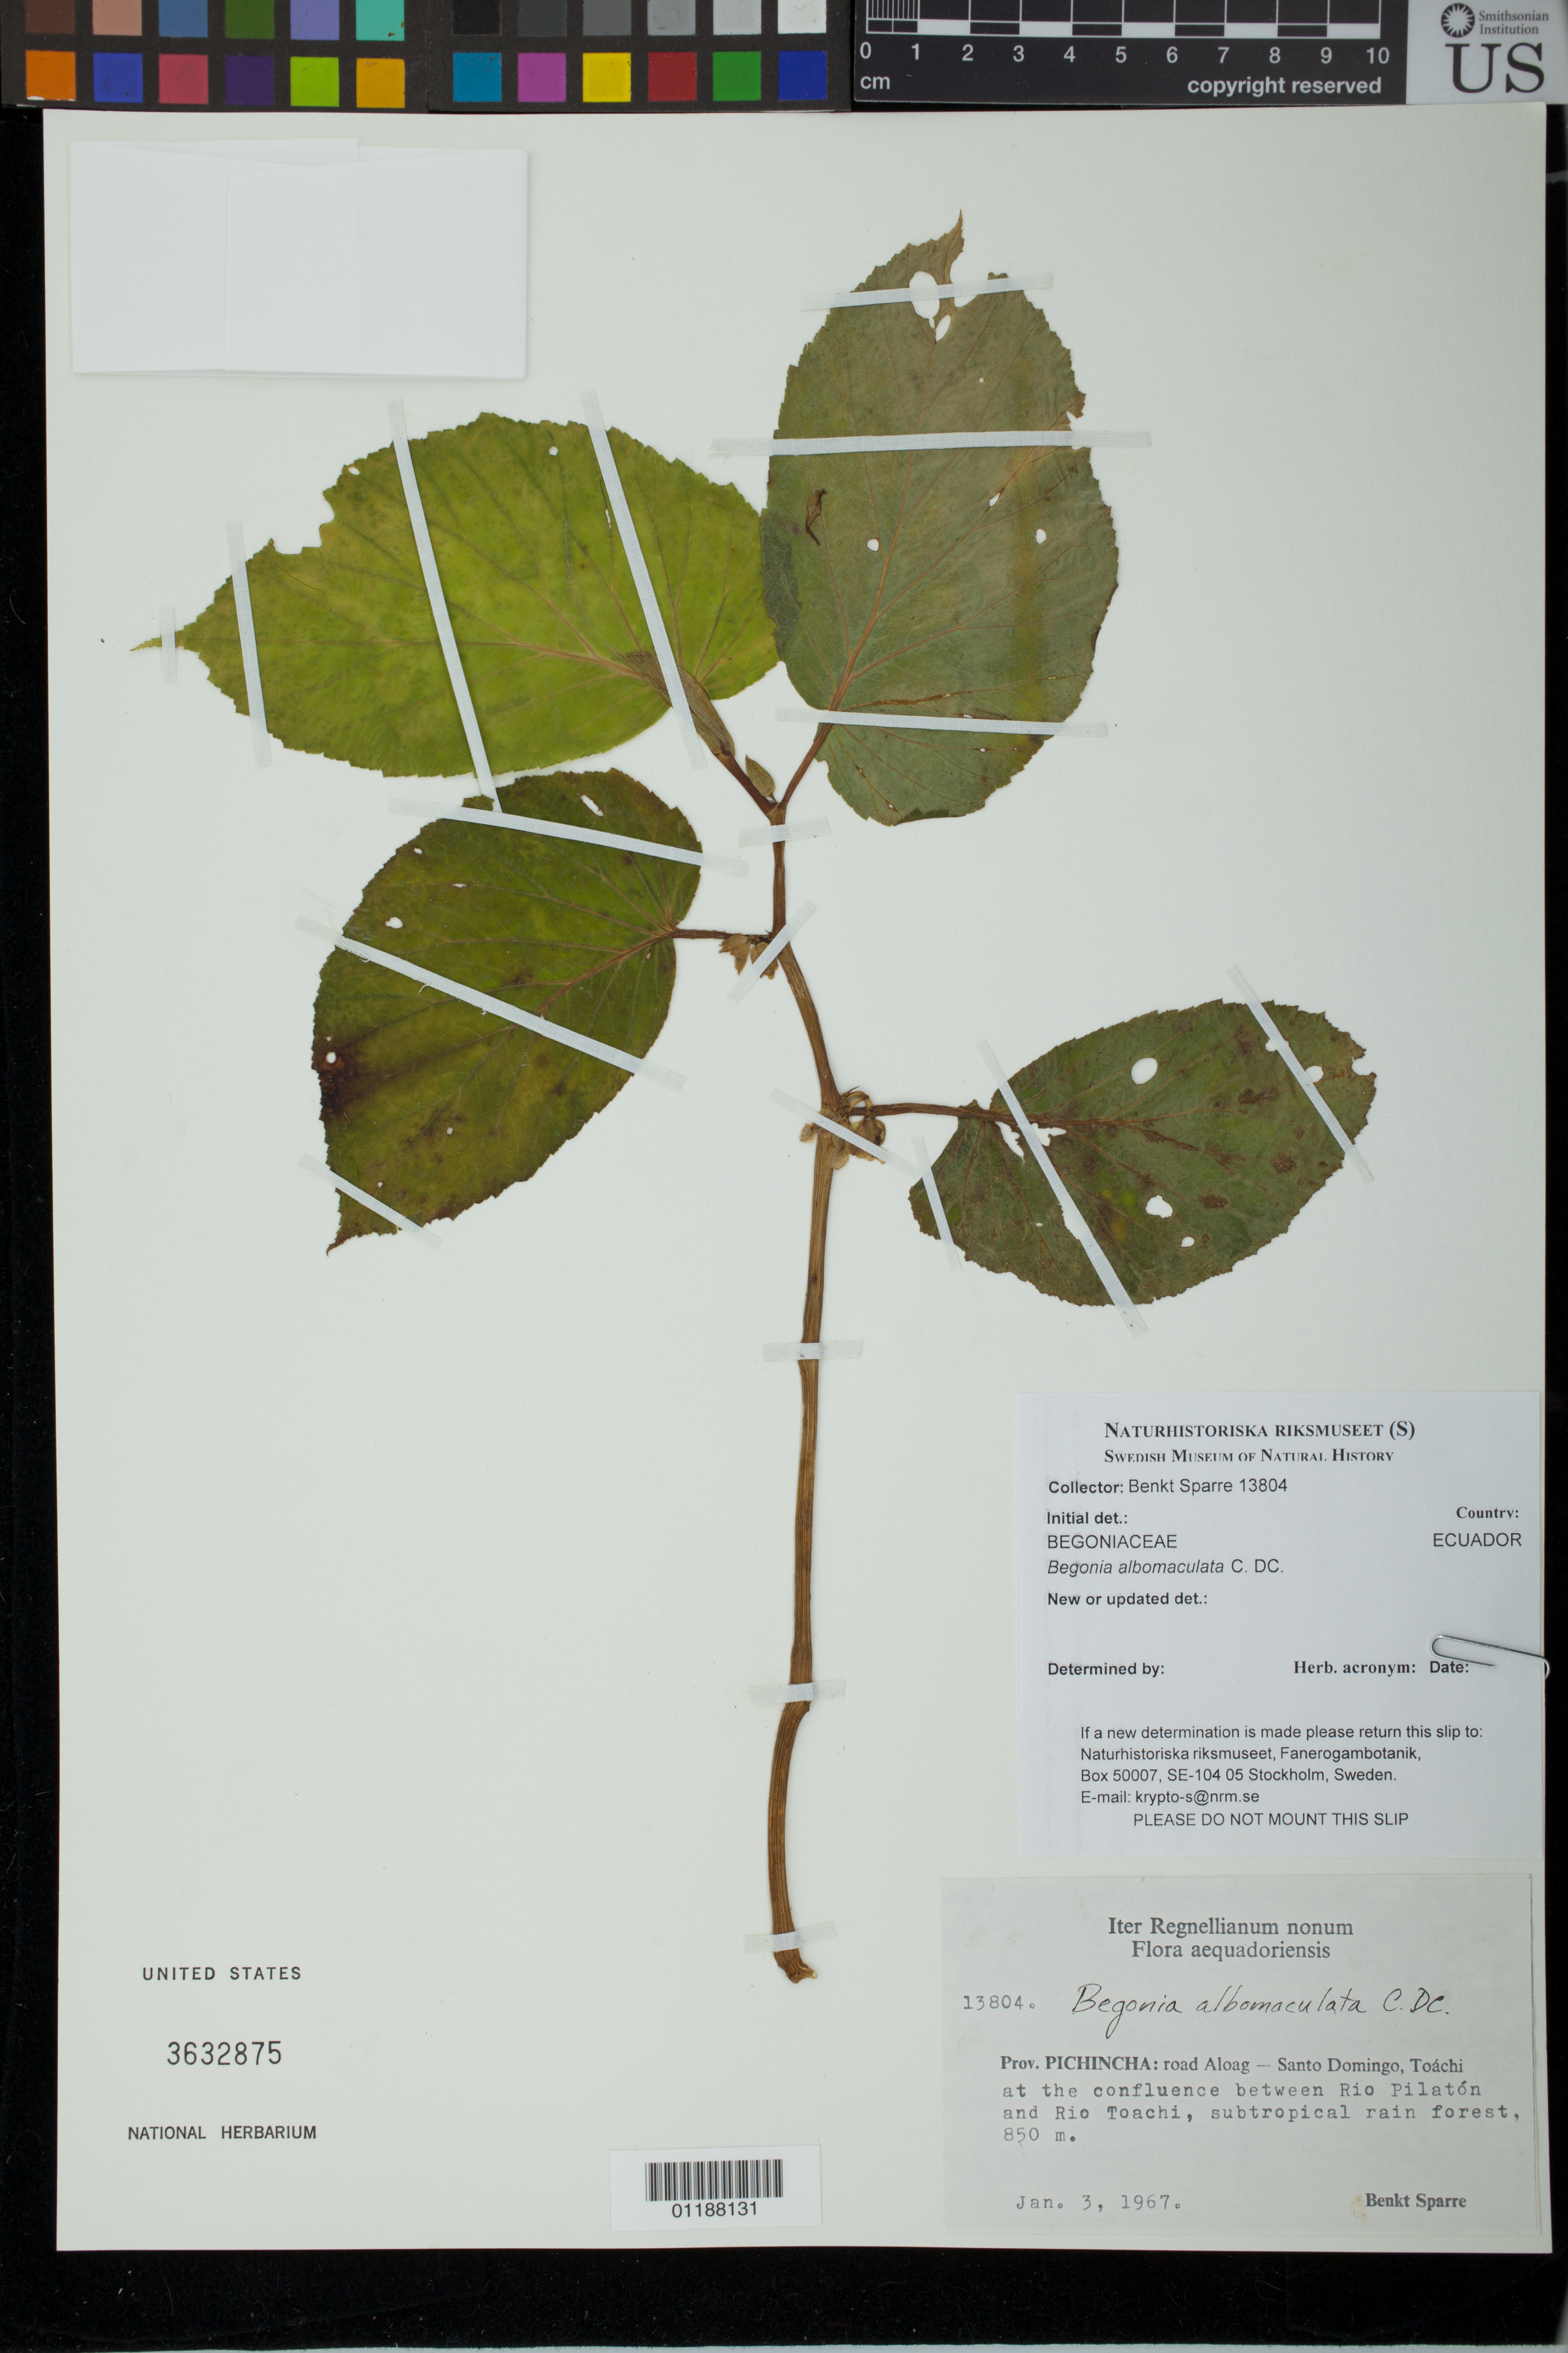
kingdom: Plantae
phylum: Tracheophyta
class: Magnoliopsida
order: Cucurbitales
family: Begoniaceae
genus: Begonia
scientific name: Begonia albomaculata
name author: C. DC.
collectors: B. Sparre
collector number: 13804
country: Ecuador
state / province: Pichincha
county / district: Santo Domingo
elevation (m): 850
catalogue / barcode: US 3632875